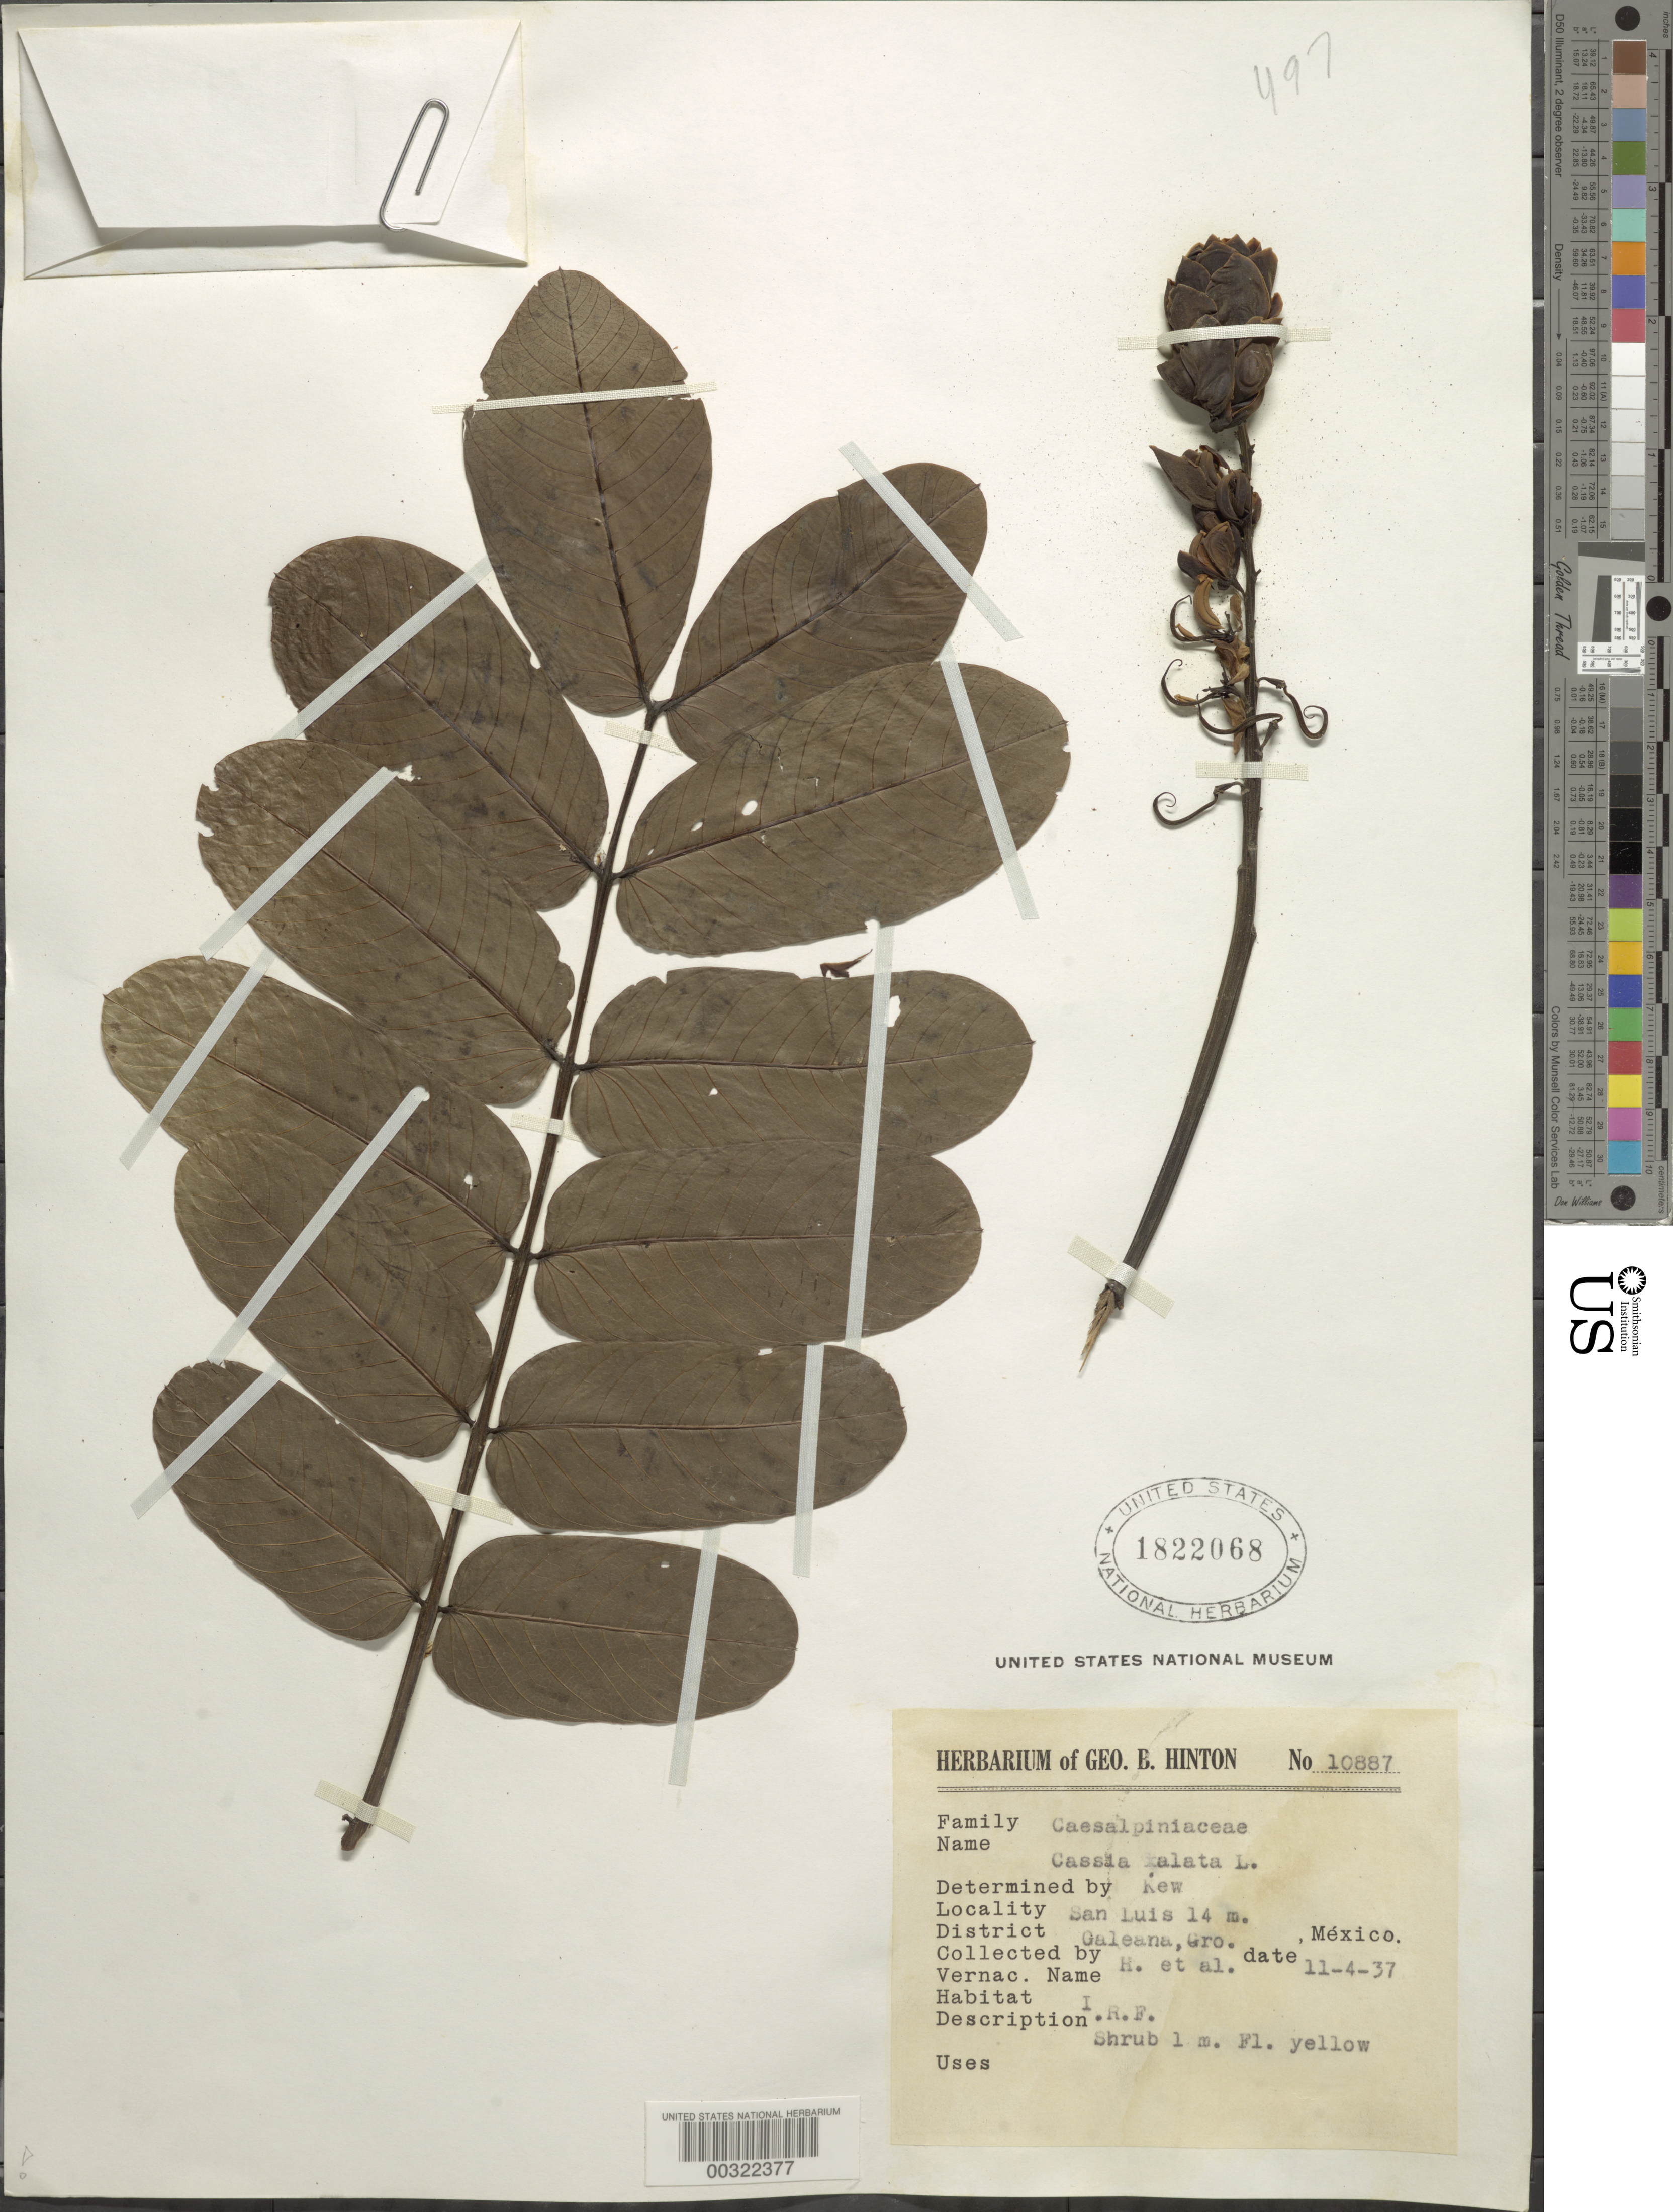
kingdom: Plantae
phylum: Tracheophyta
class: Magnoliopsida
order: Fabales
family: Fabaceae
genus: Senna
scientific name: Senna alata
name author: (L.) Roxb.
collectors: G. B. Hinton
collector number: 10887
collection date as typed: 04 Nov 1937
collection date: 1937-11-04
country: Mexico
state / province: Guerrero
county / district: Tecpan De Galeana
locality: Galeana mun. (?), San Luis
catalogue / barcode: US 1822068